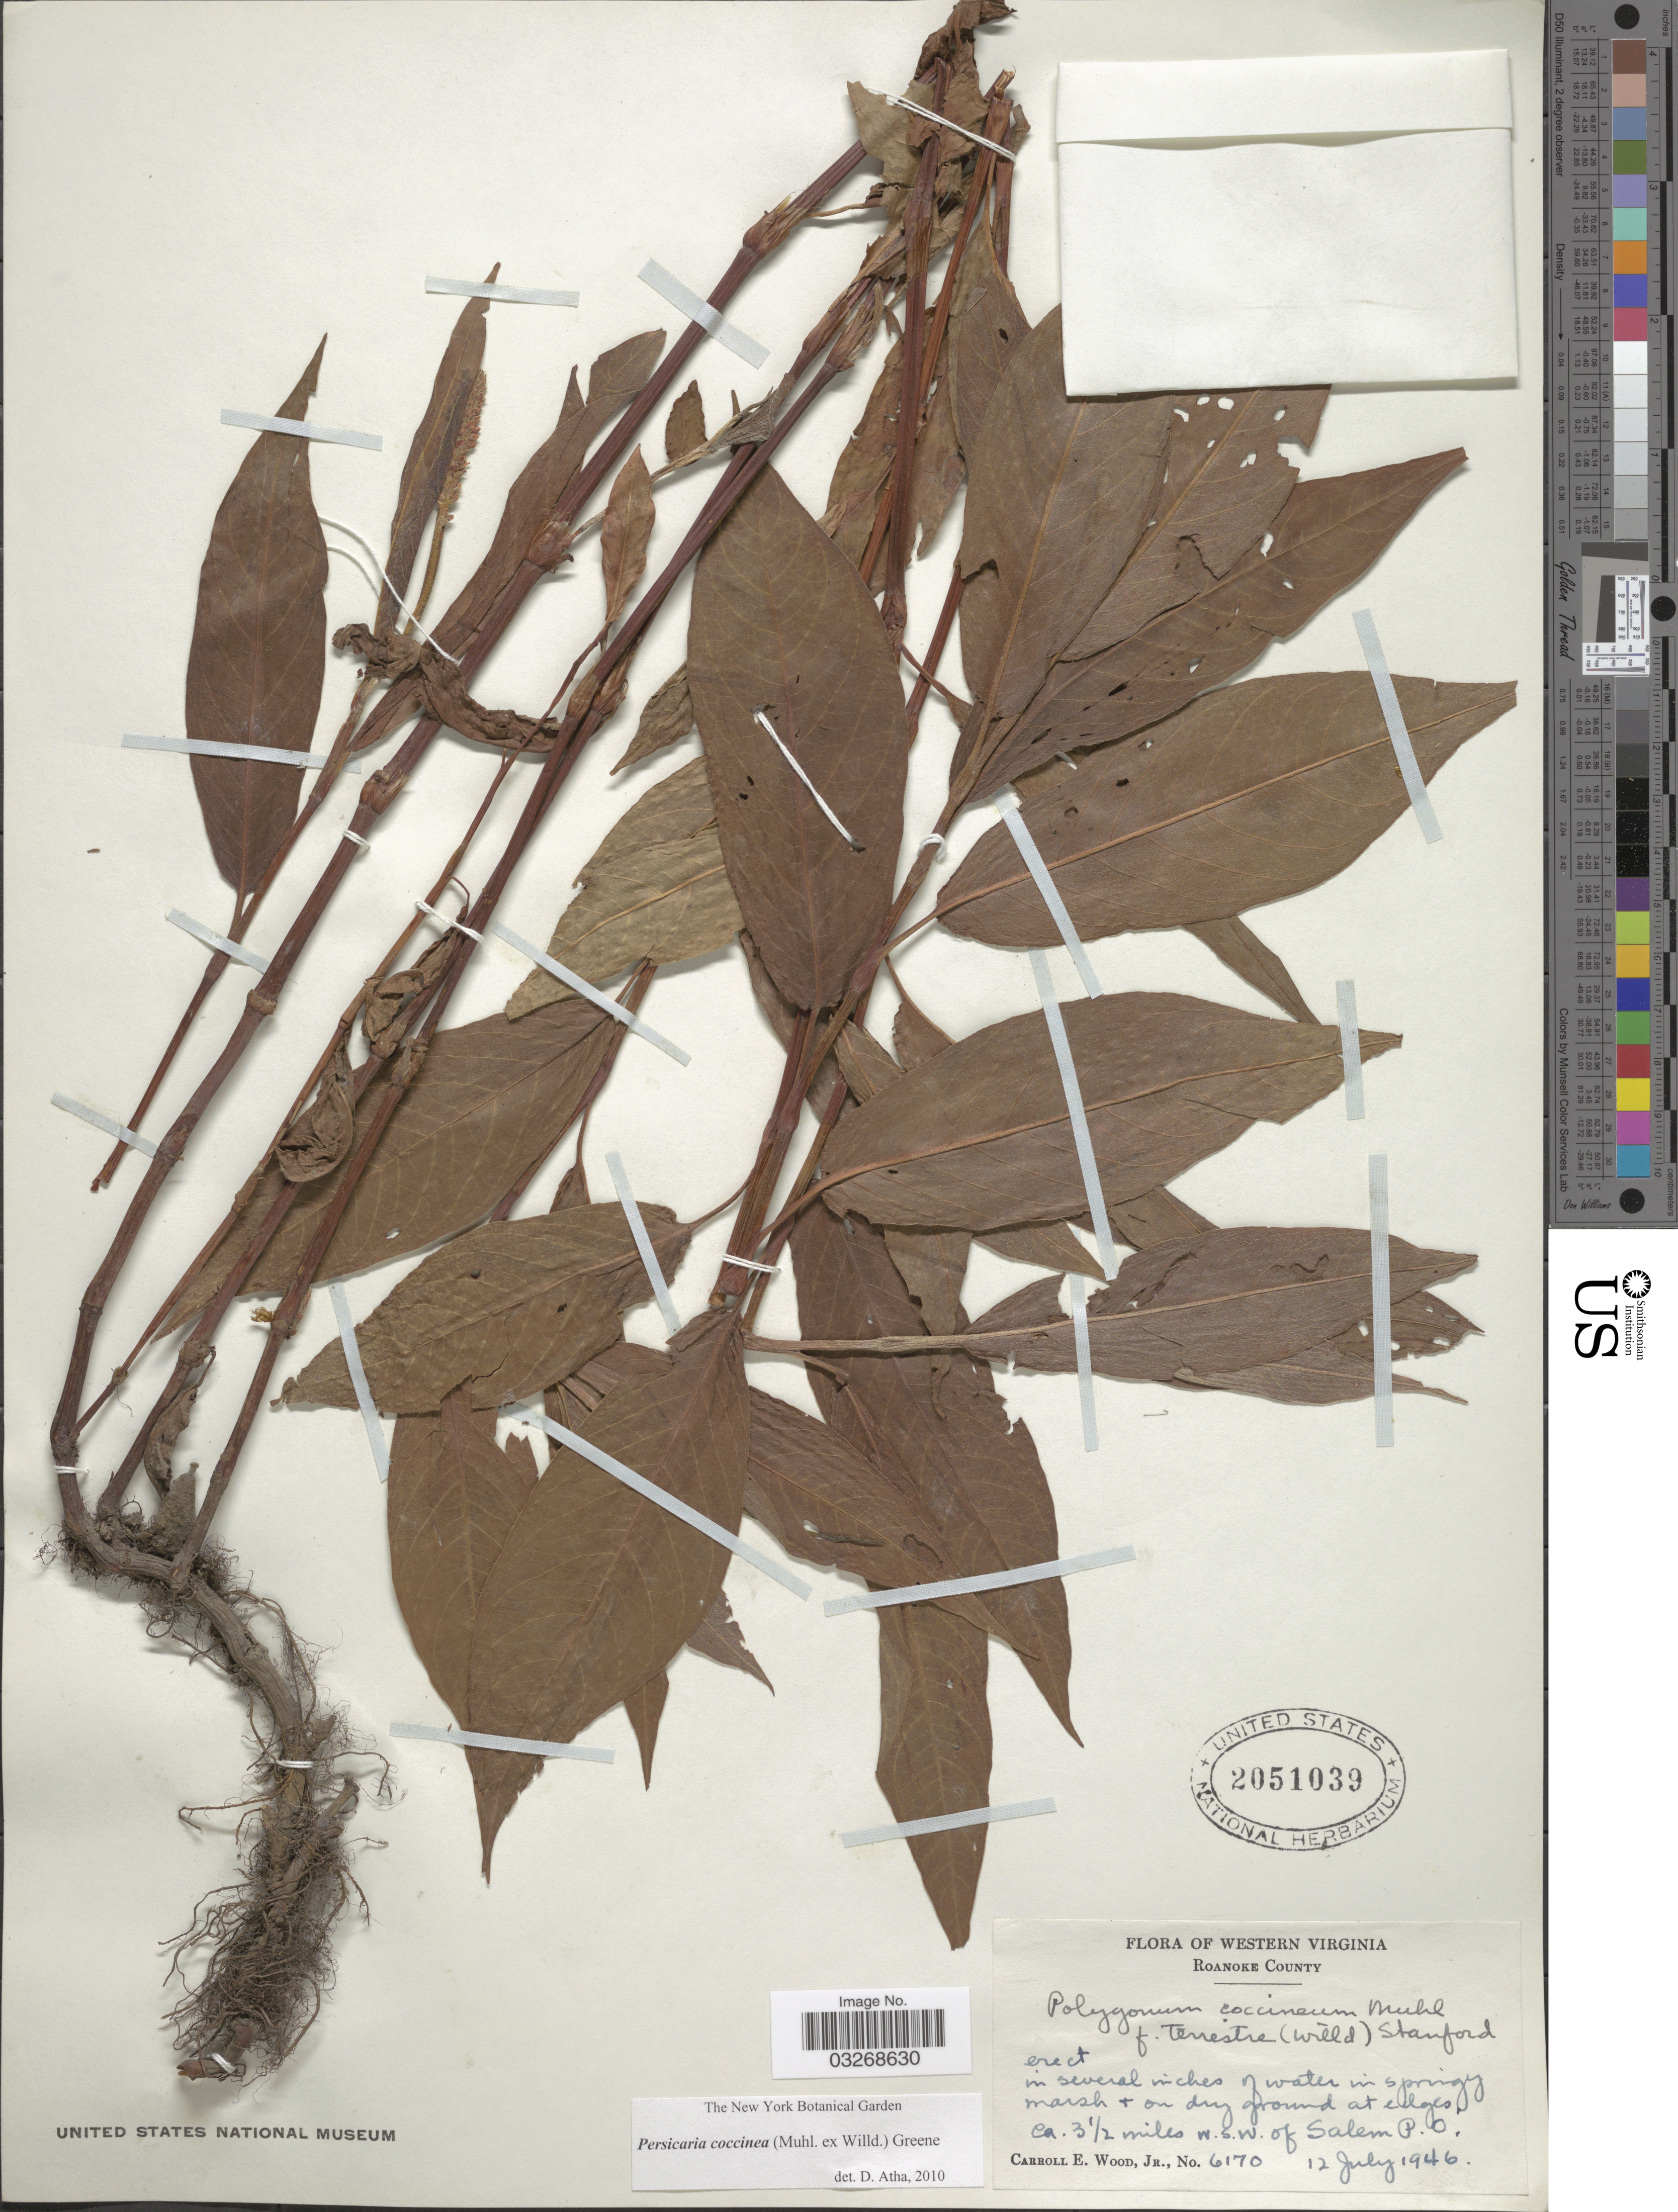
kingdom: Plantae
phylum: Tracheophyta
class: Magnoliopsida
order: Caryophyllales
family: Polygonaceae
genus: Persicaria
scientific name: Persicaria coccinea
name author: (Muhl. ex Willd.) Greene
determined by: Atha, D. E.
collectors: C. E. Wood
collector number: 6170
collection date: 1946-07-12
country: United States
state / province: Virginia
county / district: Randolph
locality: Roanoke County. Ca. 3½ miles w.s.w of Salem P.O.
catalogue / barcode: US 2051039